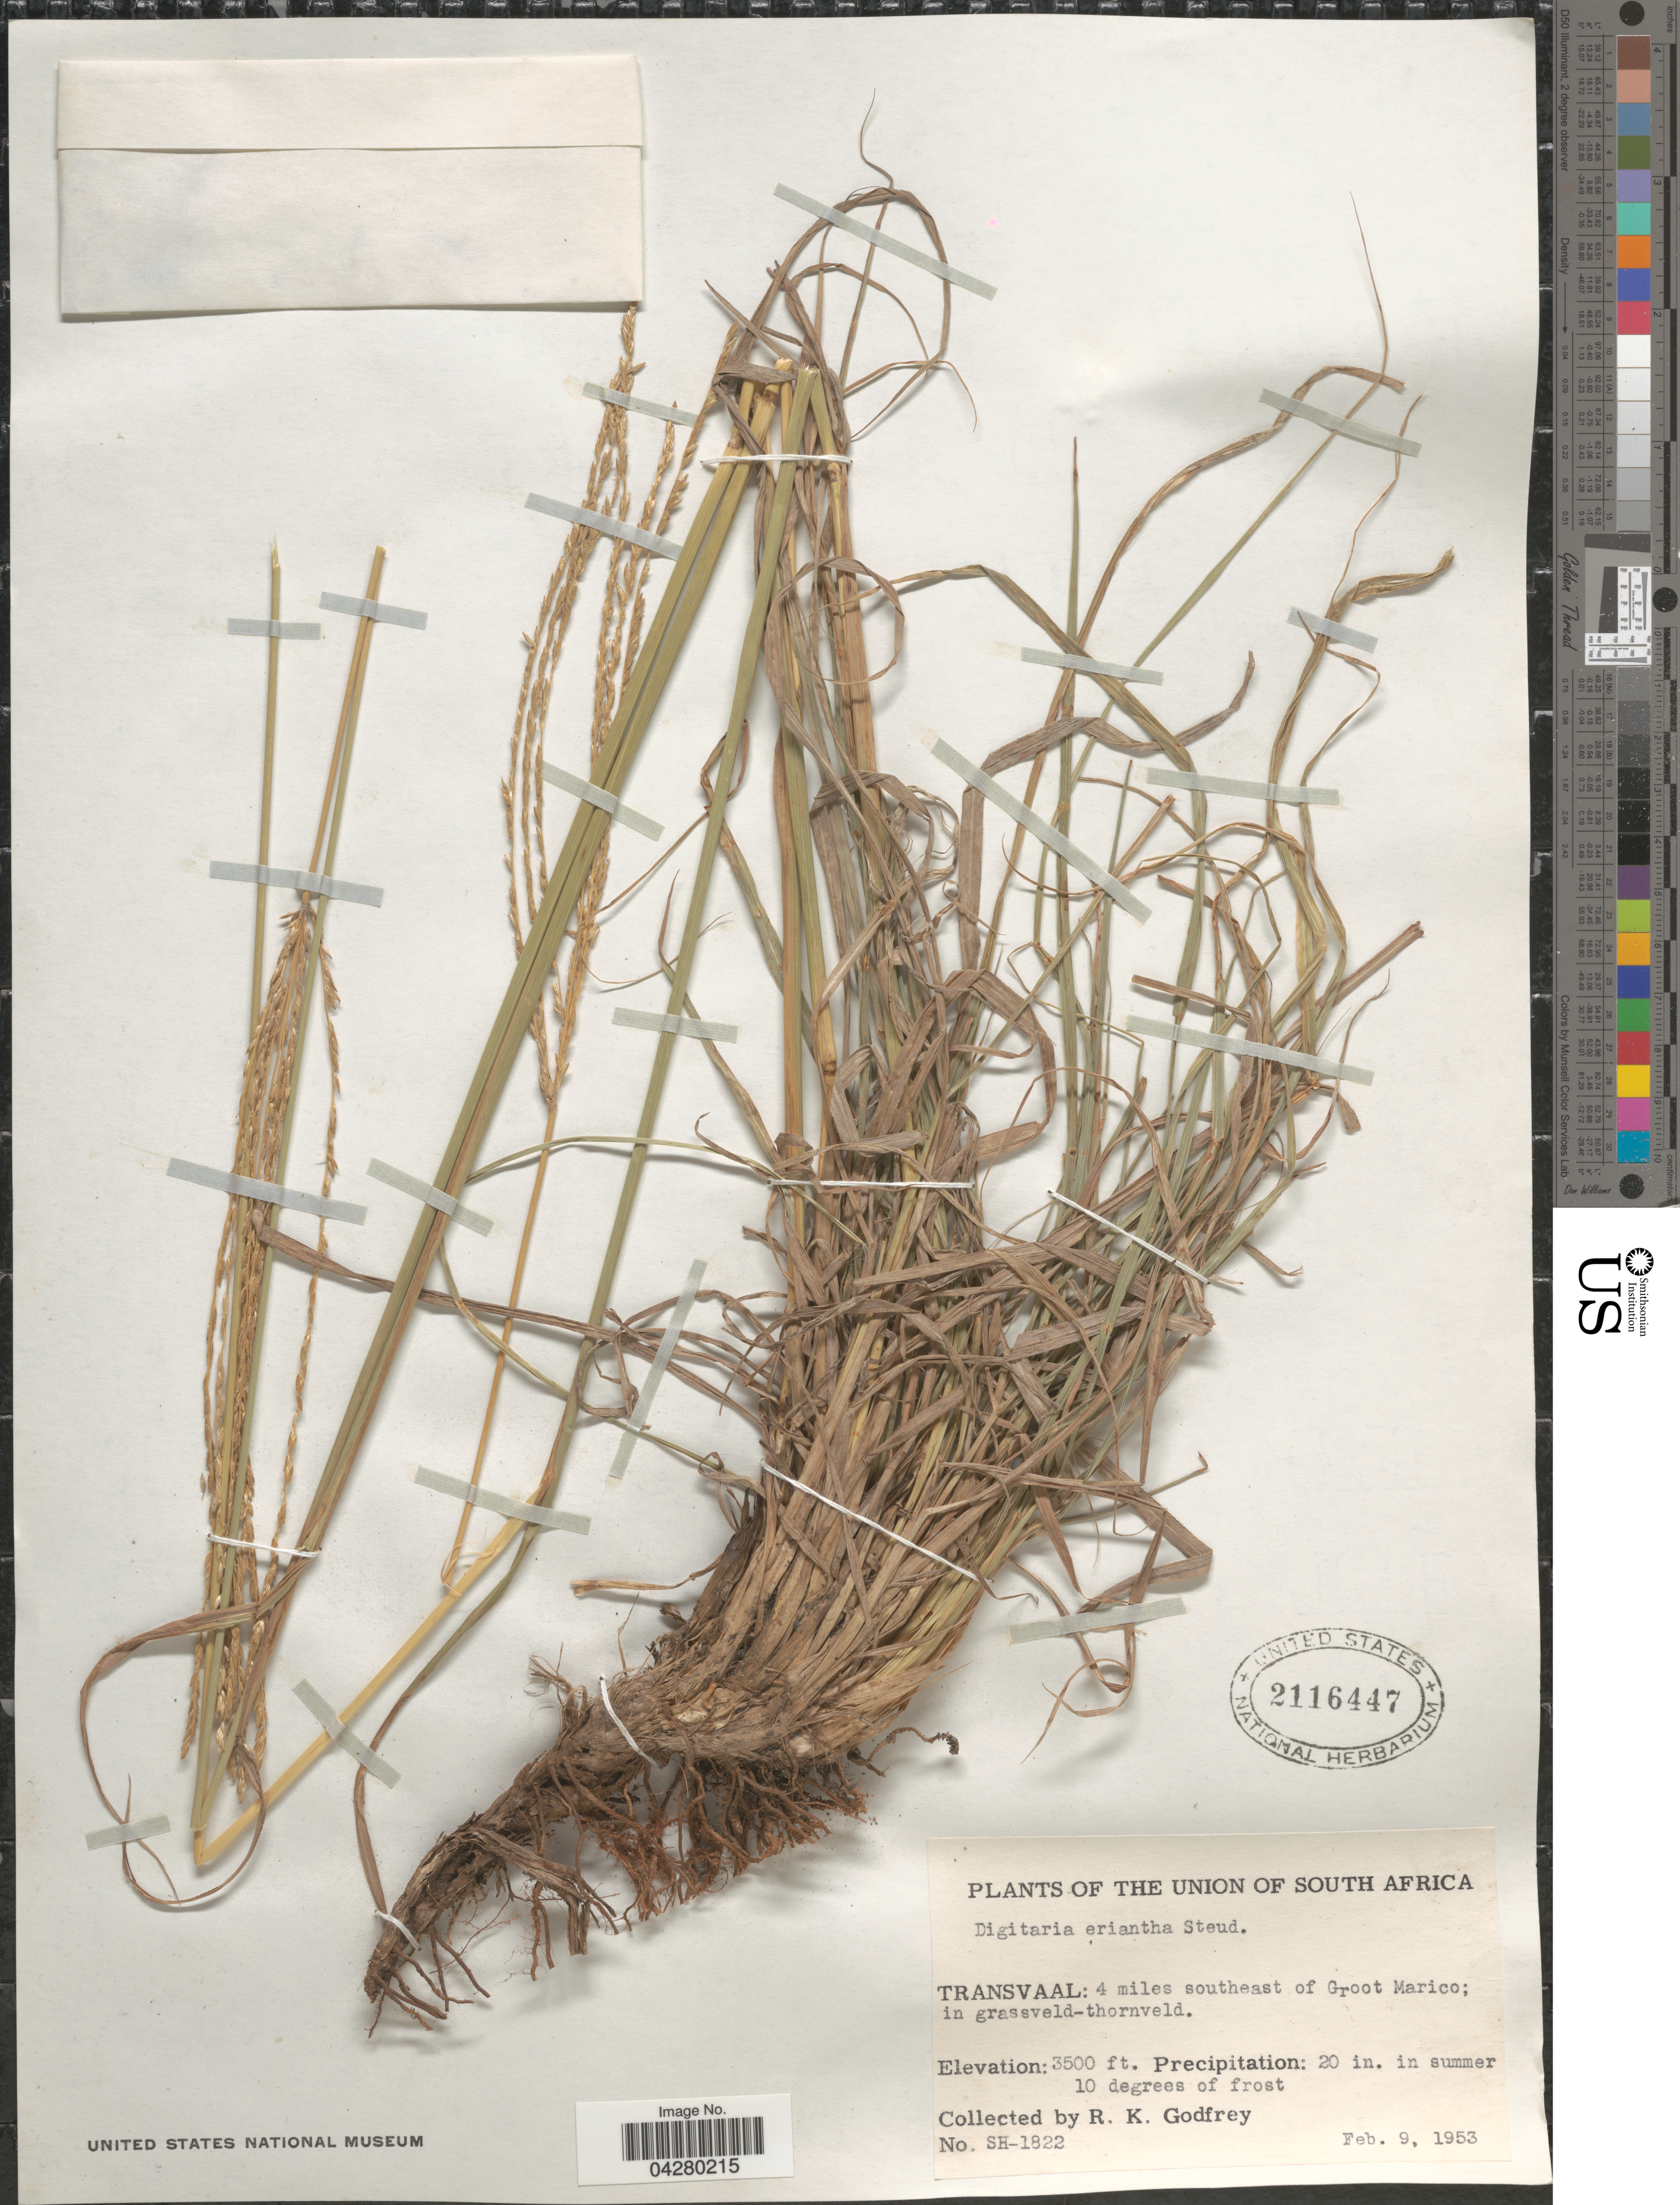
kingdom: Plantae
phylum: Tracheophyta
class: Liliopsida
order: Poales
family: Poaceae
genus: Digitaria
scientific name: Digitaria eriantha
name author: Steud.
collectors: R. K. Godfrey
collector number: SH-1822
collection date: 1953-02-09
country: South Africa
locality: Union of South Africa. Transvaal: 4 miles southeast of Groot Marico; in grassveld-thornveld.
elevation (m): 1067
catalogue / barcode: US 2116447